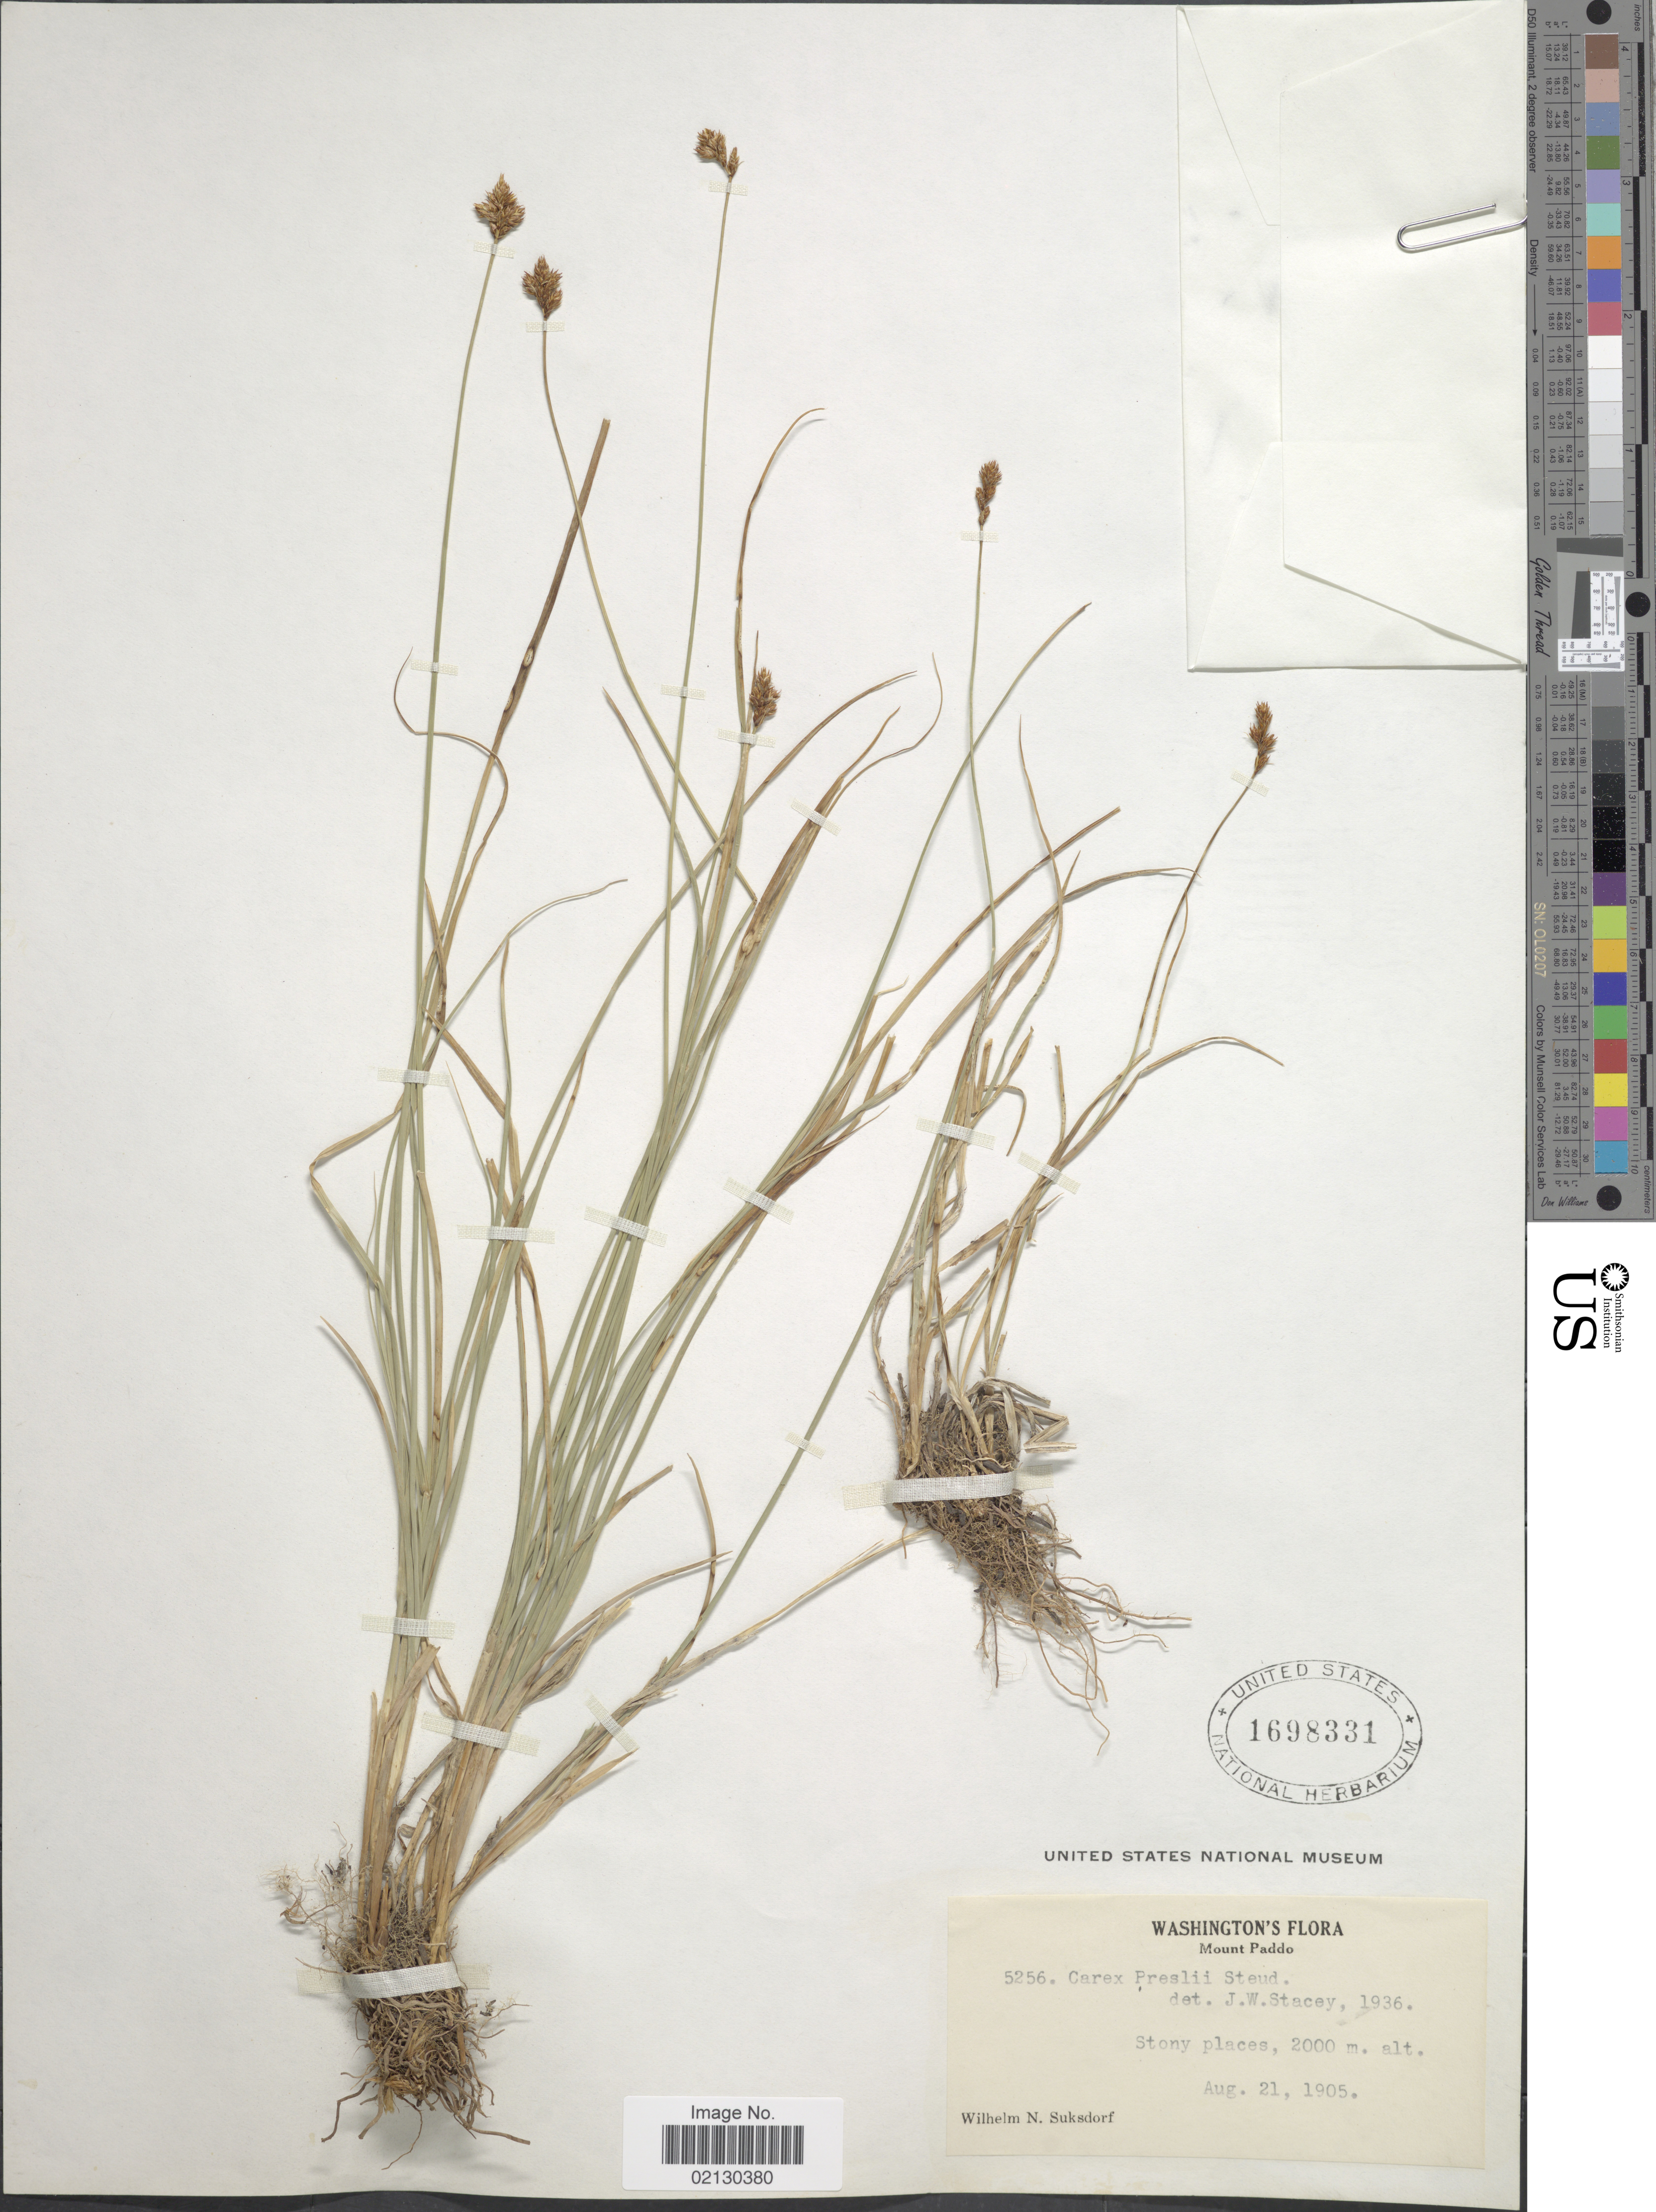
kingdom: Plantae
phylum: Tracheophyta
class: Liliopsida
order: Poales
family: Cyperaceae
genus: Carex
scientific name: Carex preslii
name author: Steud.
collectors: W. N. Suksdorf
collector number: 5256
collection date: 1905-08-21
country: United States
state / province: Washington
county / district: Skamania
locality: Mount Paddo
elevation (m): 2000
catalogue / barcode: US 1698331